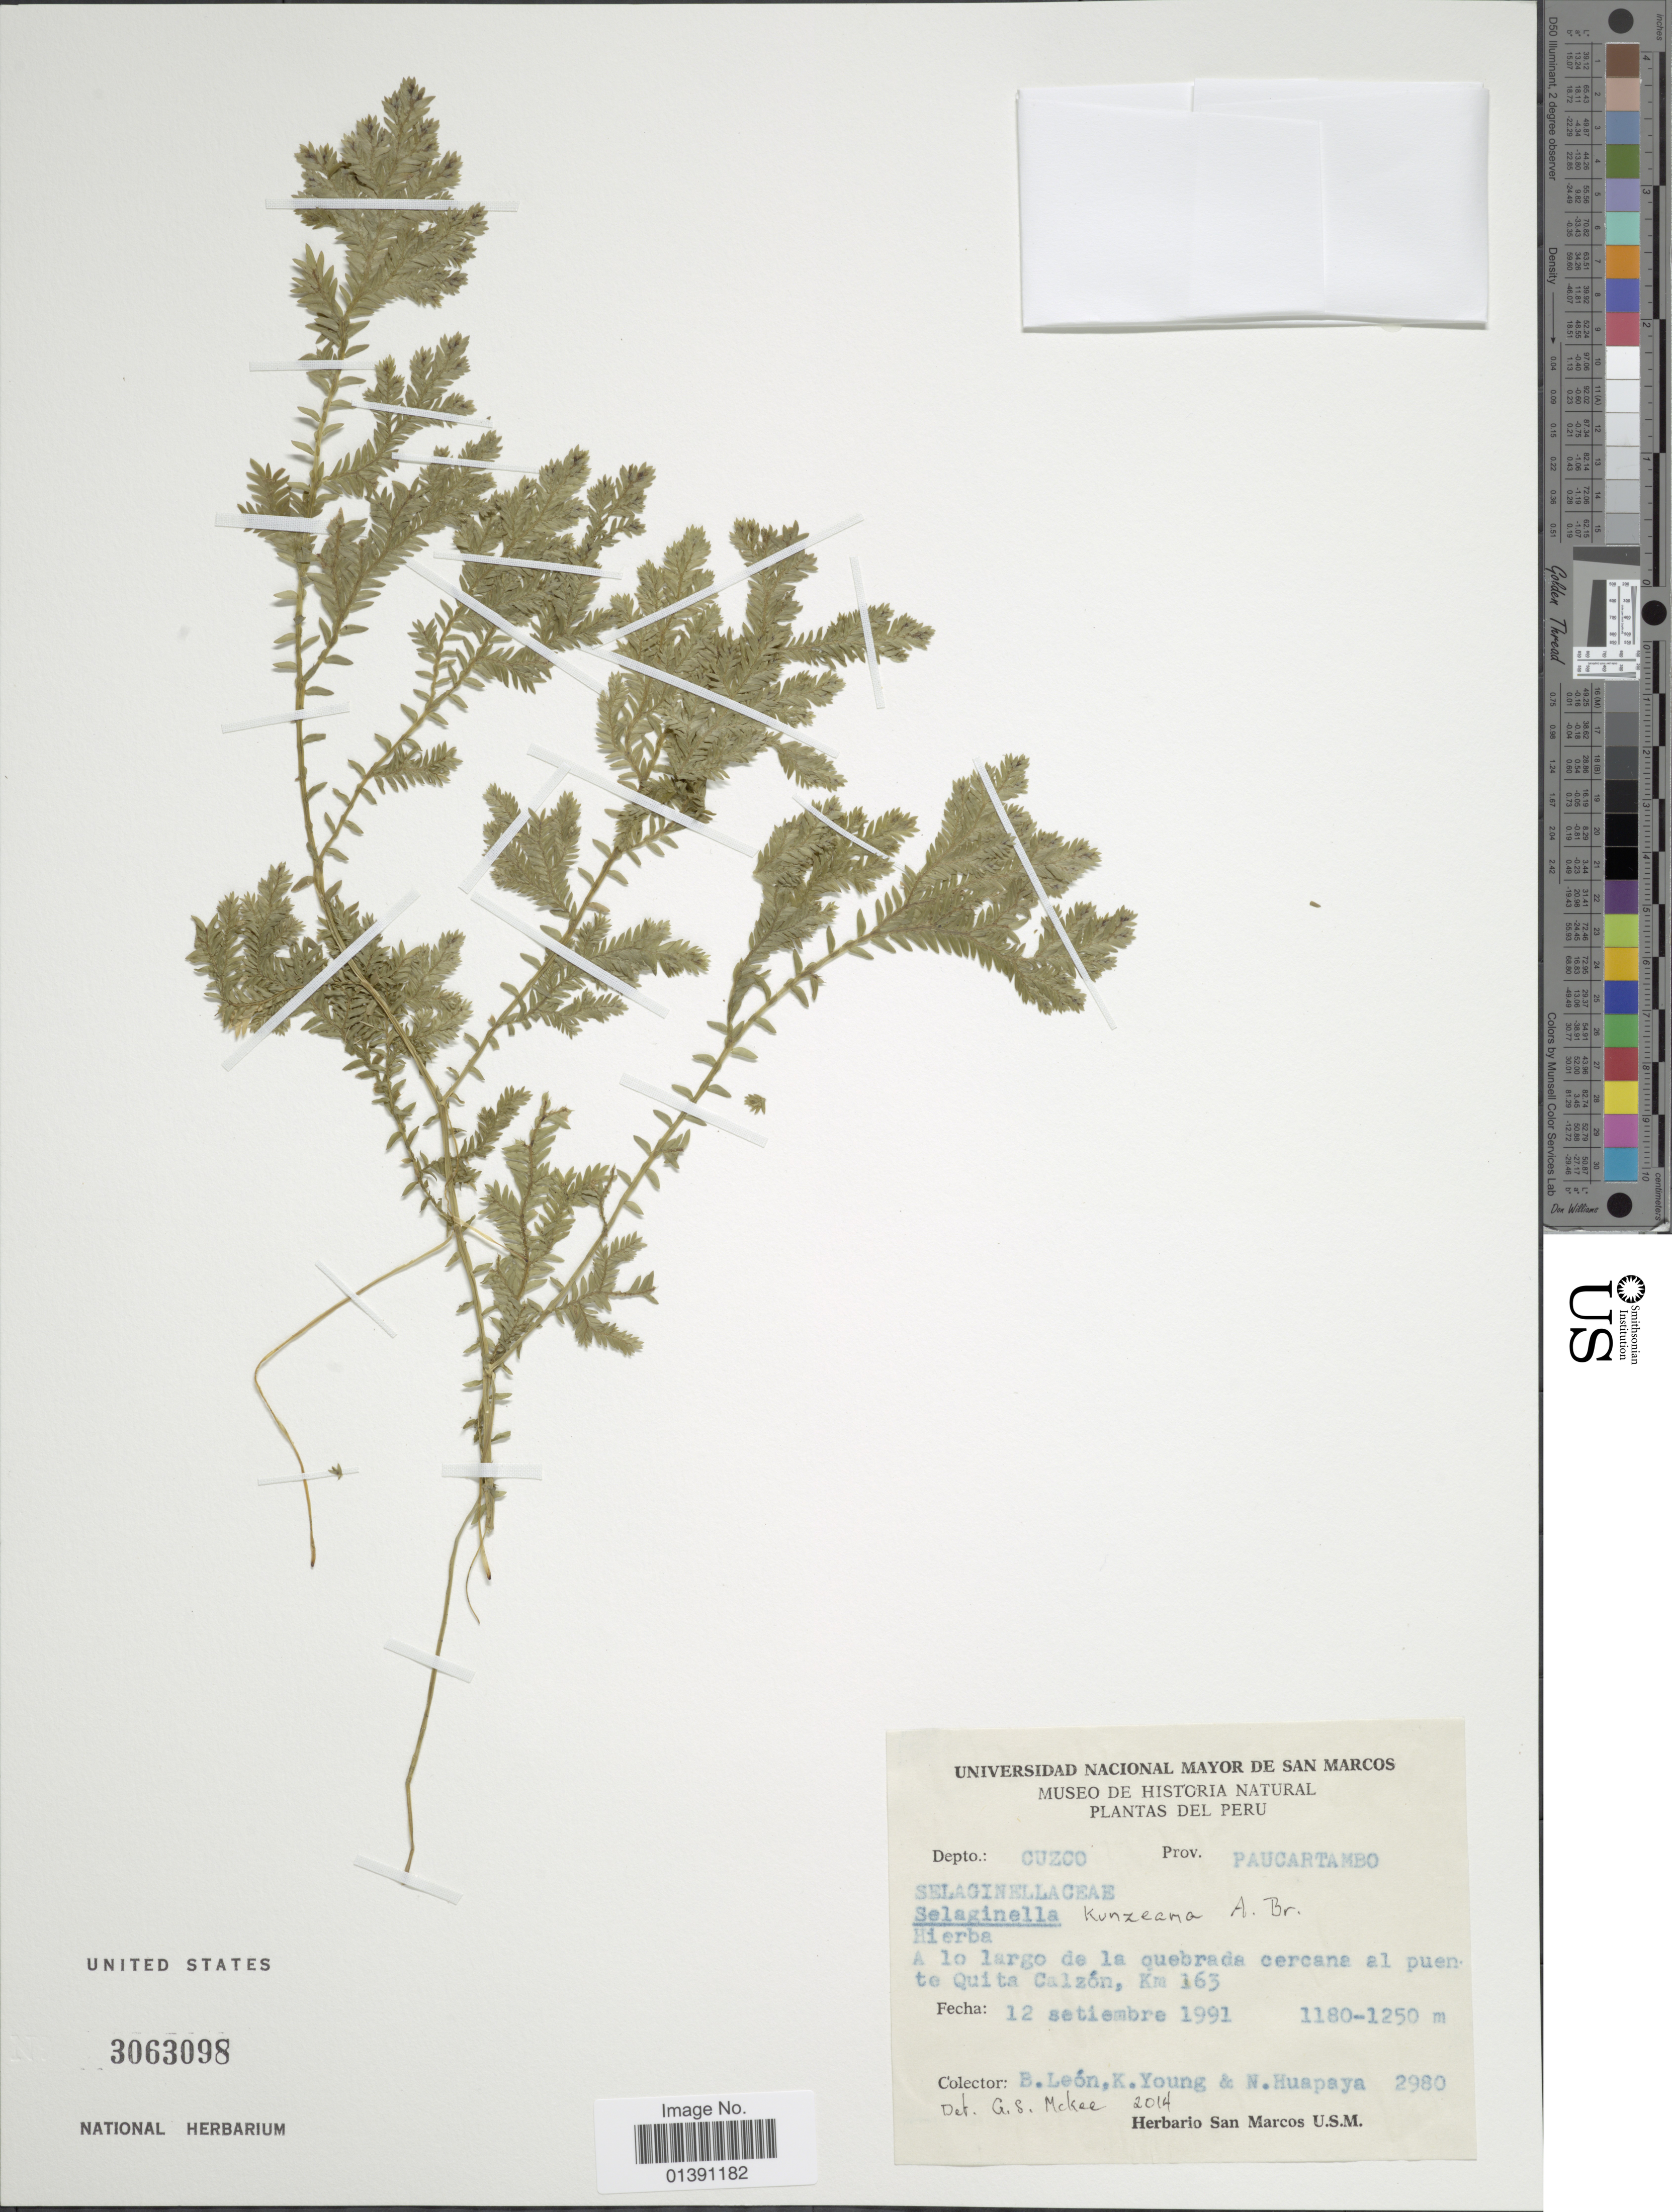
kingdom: Plantae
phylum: Tracheophyta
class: Lycopodiopsida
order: Selaginellales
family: Selaginellaceae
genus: Selaginella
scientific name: Selaginella kunzeana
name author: A. Br.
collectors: Bro. León, K. Young & N. Huapaya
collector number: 2980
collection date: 1991-09-12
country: Peru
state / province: Cusco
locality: Prov. Paucartambo, A lo largo de la quebrada cercana al puente Quita Calzón, km 163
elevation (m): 1180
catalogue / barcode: US 3063098